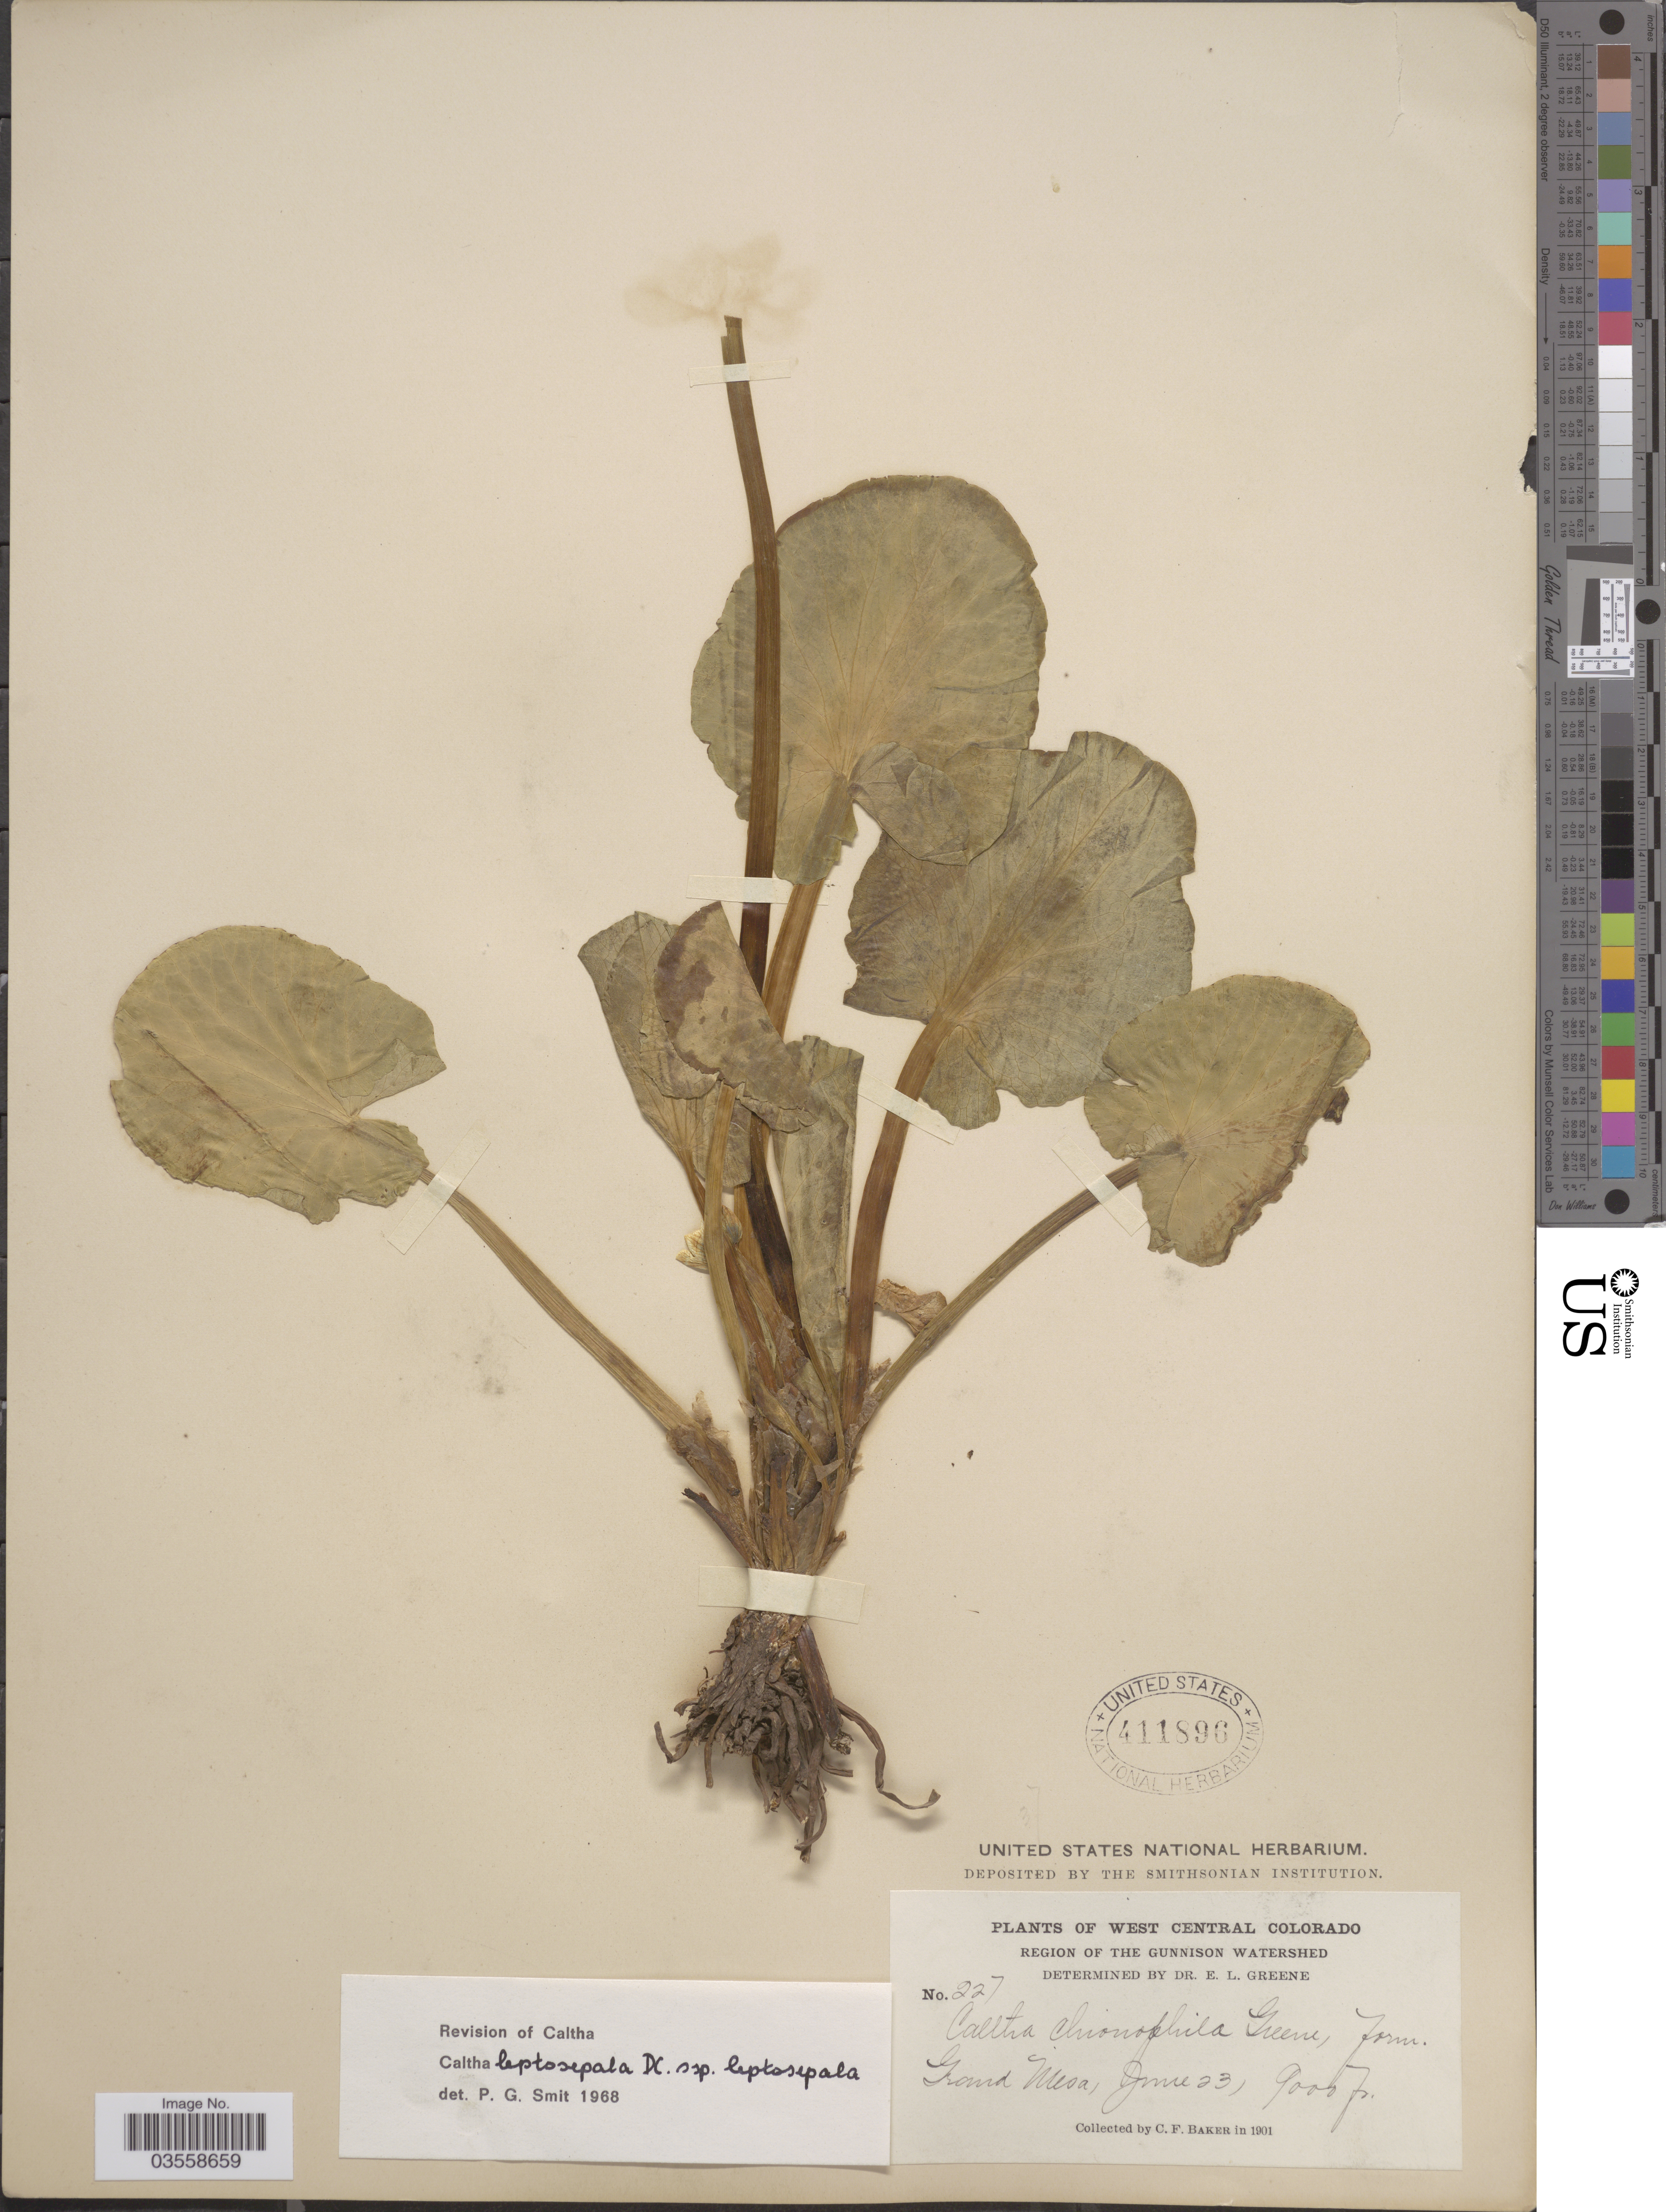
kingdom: Plantae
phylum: Tracheophyta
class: Magnoliopsida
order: Ranunculales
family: Ranunculaceae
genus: Caltha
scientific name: Caltha leptosepala subsp. leptosepala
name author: DC.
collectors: C. F. Baker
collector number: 227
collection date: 1901-06-23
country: United States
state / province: Colorado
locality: West Central Colorado. Region of the Gunnison Watershed. Grand Mesa.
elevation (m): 2743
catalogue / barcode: US 411896